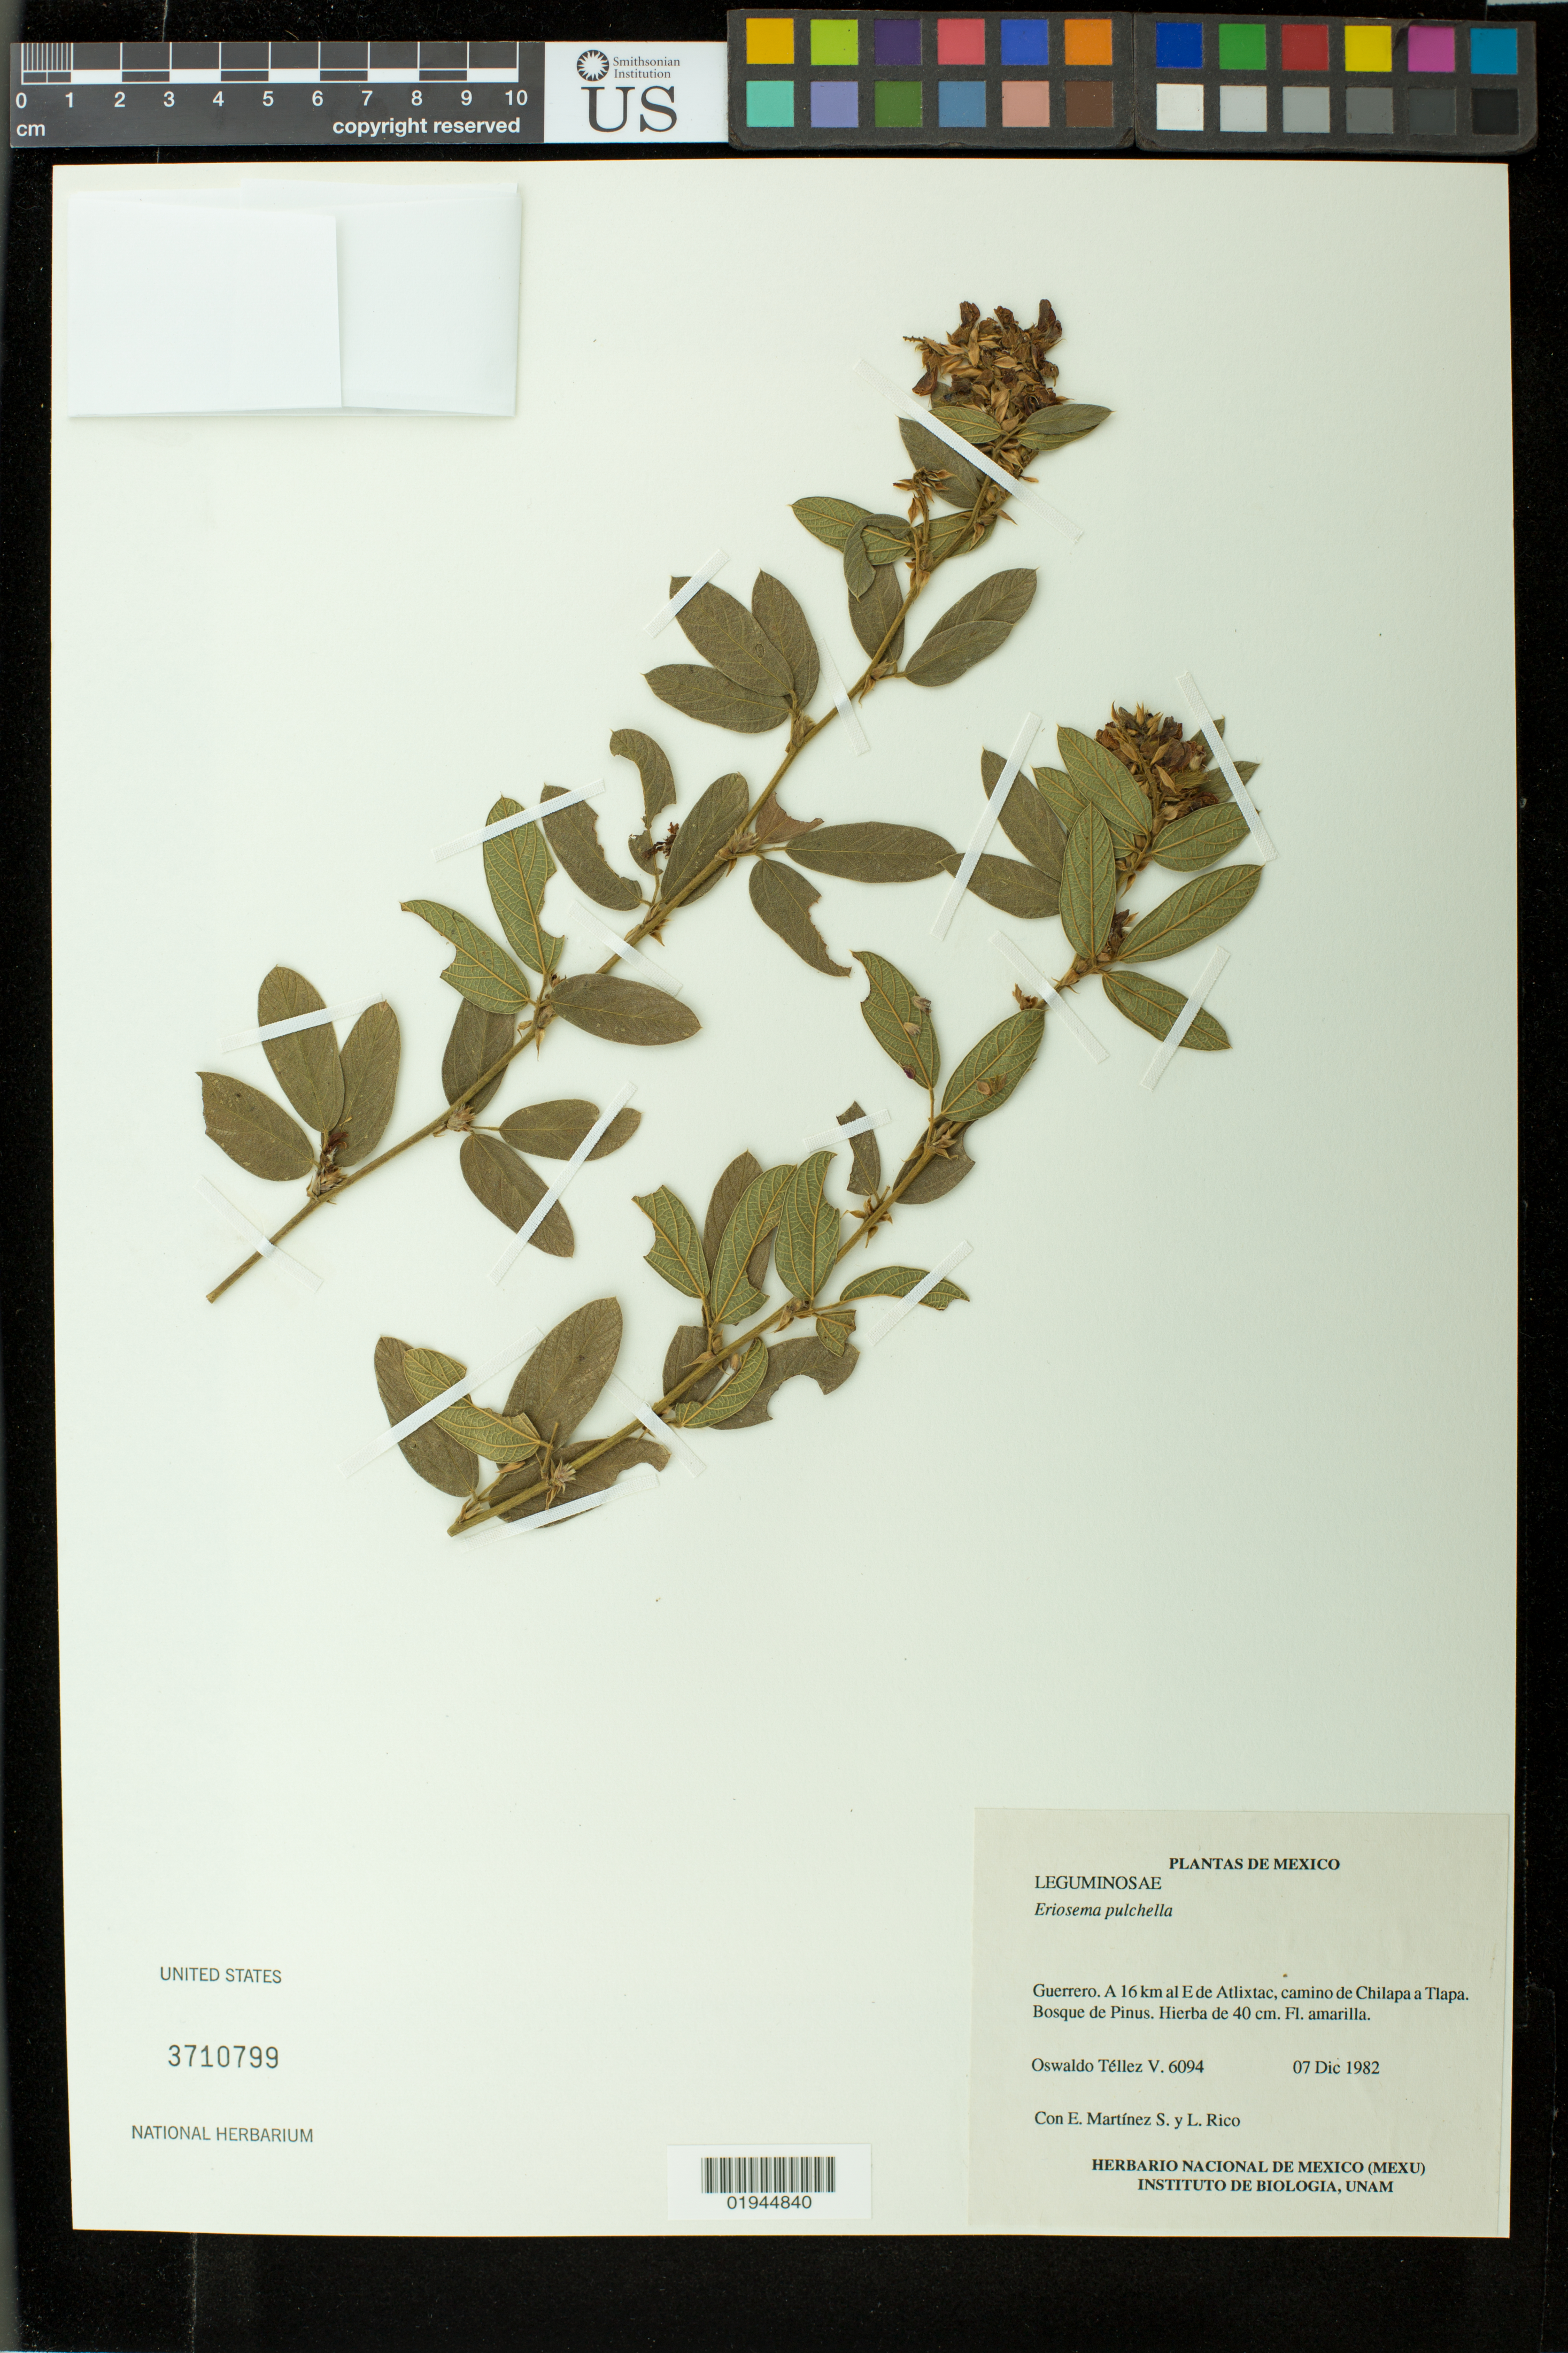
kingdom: Plantae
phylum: Tracheophyta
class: Magnoliopsida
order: Fabales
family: Fabaceae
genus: Eriosema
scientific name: Eriosema pulchellum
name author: (Kunth) G. Don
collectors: O. Téllez V., E. M. Martínez S. & L. Rico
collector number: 6094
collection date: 1982-12-07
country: Mexico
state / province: Guerrero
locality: A 16 km al E de Atlixtac, camino de Chilapa a Tlapa. Bosque de Pinus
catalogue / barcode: US 3710799